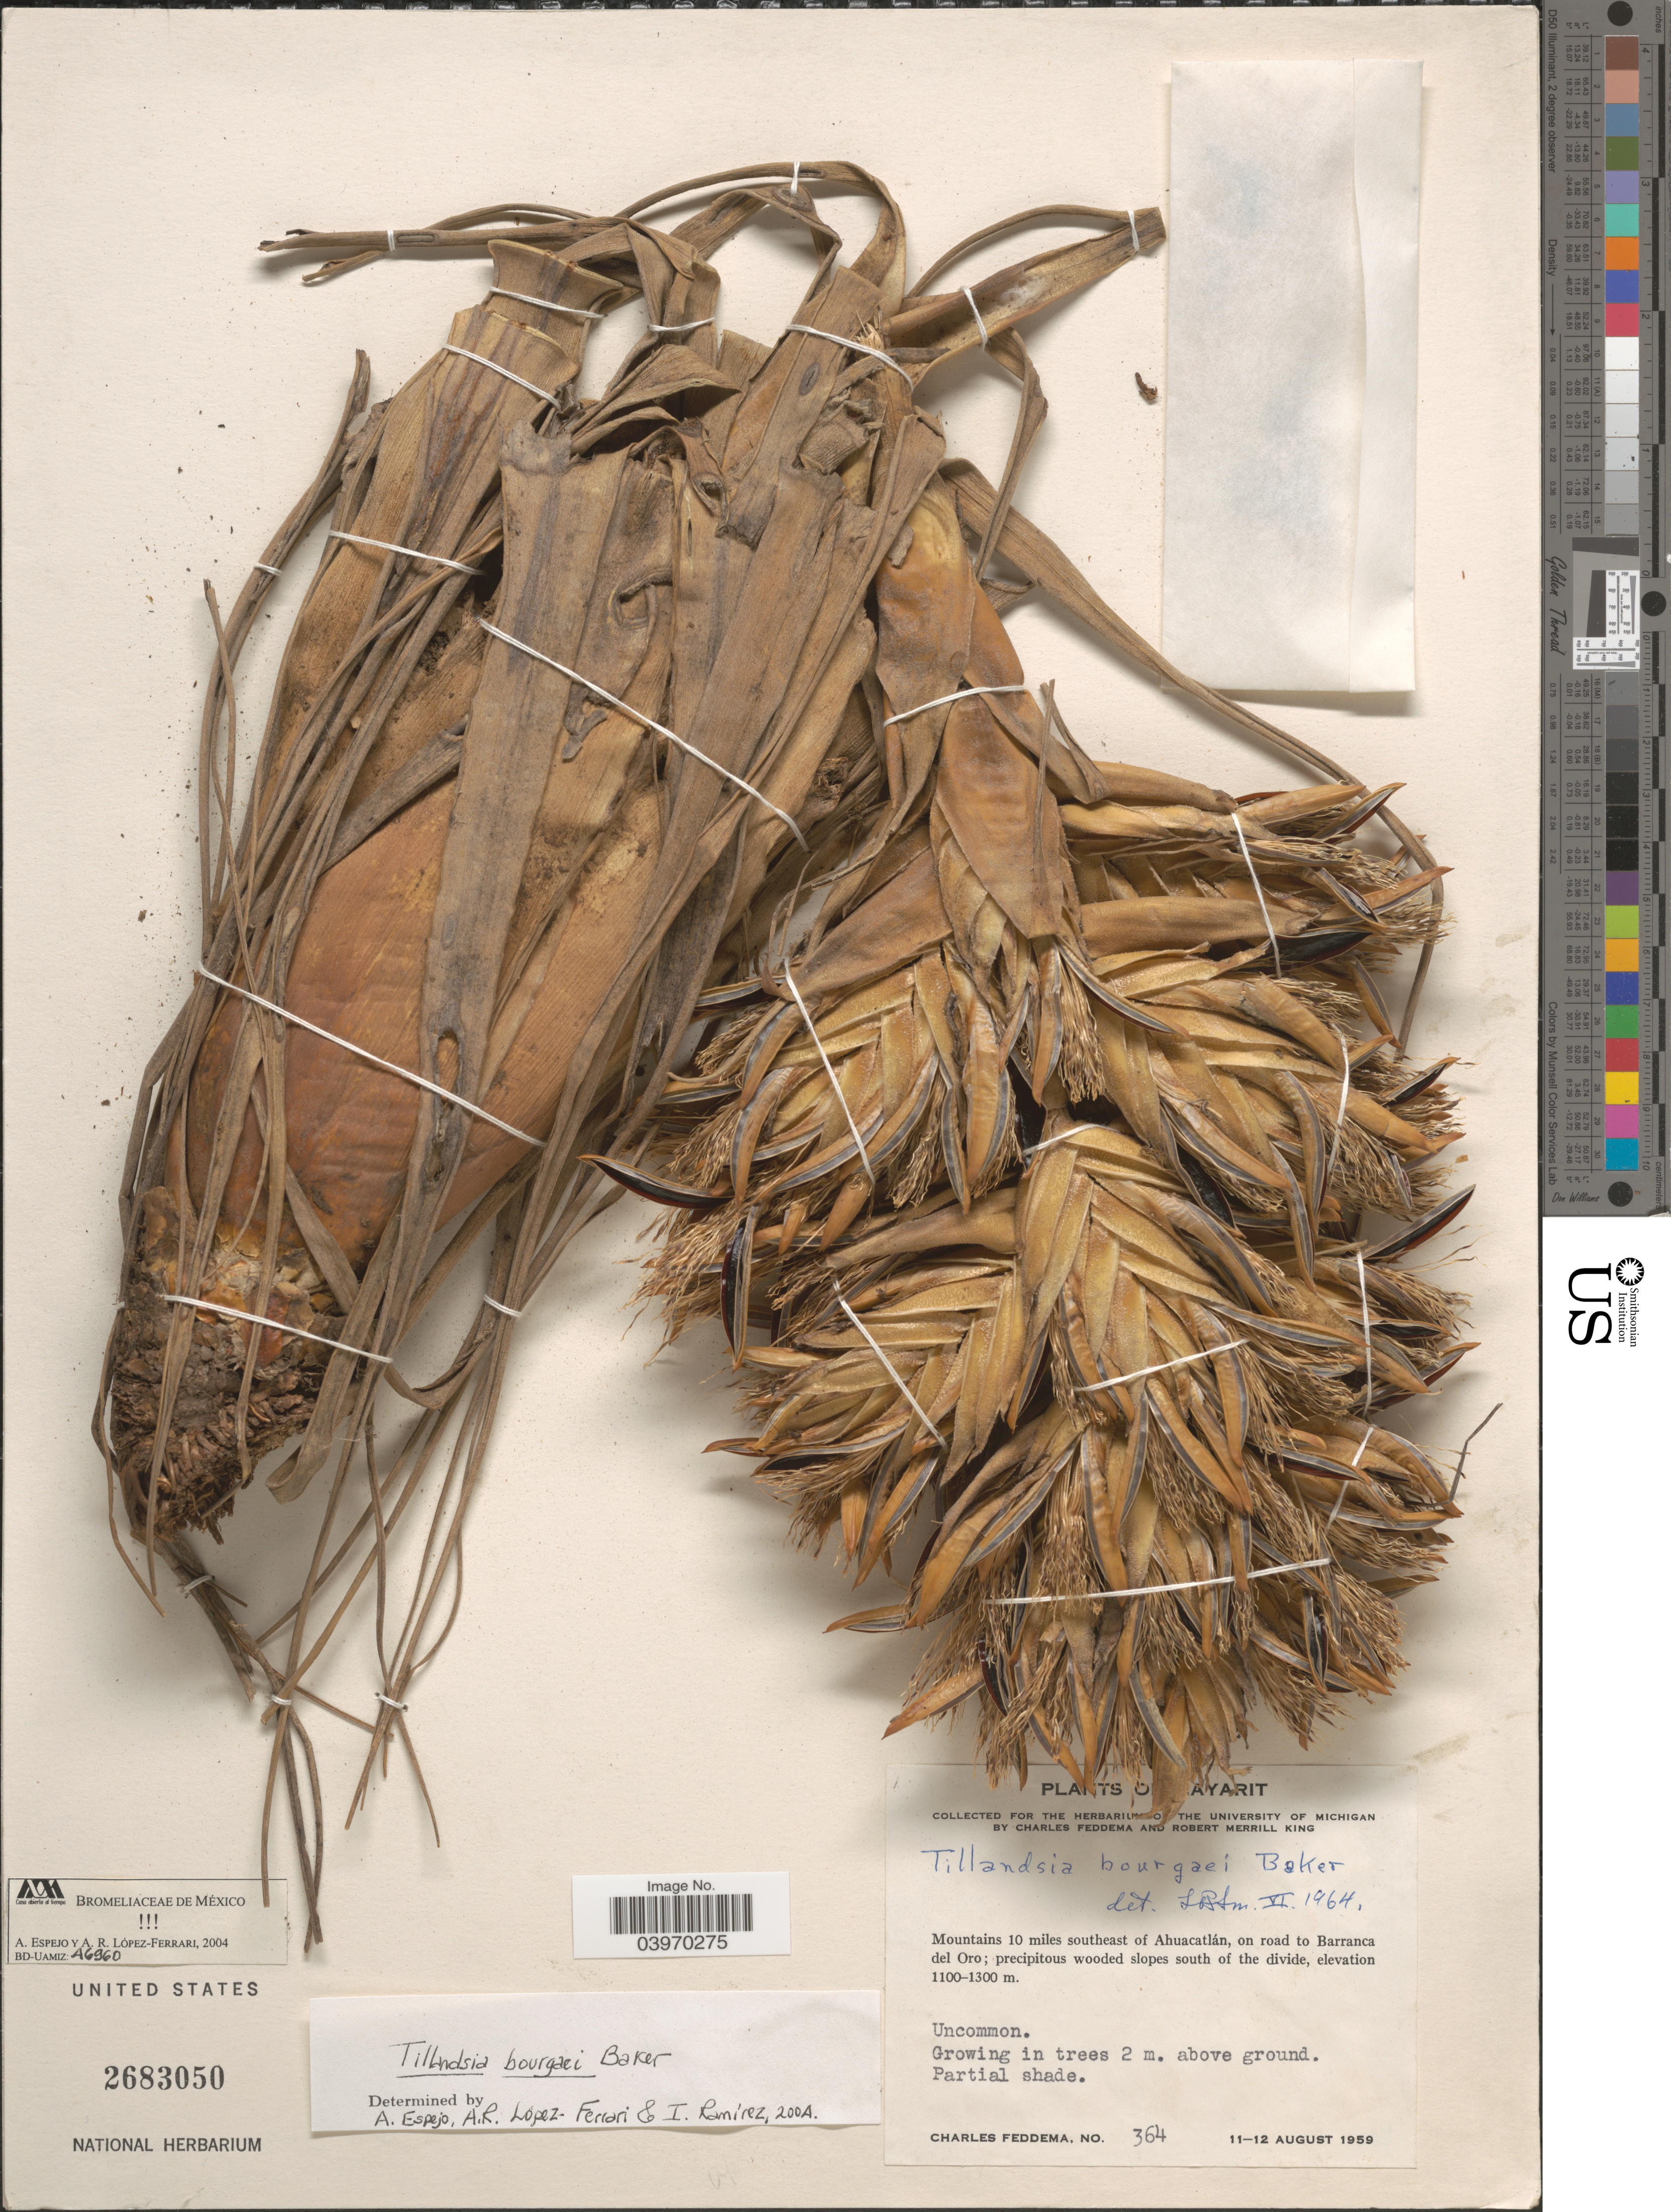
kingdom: Plantae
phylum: Tracheophyta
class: Liliopsida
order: Poales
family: Bromeliaceae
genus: Tillandsia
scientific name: Tillandsia bourgaei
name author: Baker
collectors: C. Feddema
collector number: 364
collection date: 1959-08-11/1959-08-12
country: Mexico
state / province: Nayarit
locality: Mountains 10 miles southeast of Ahuacatlán, on road to Barranca del Oro.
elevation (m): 1100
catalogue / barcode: US 2683050